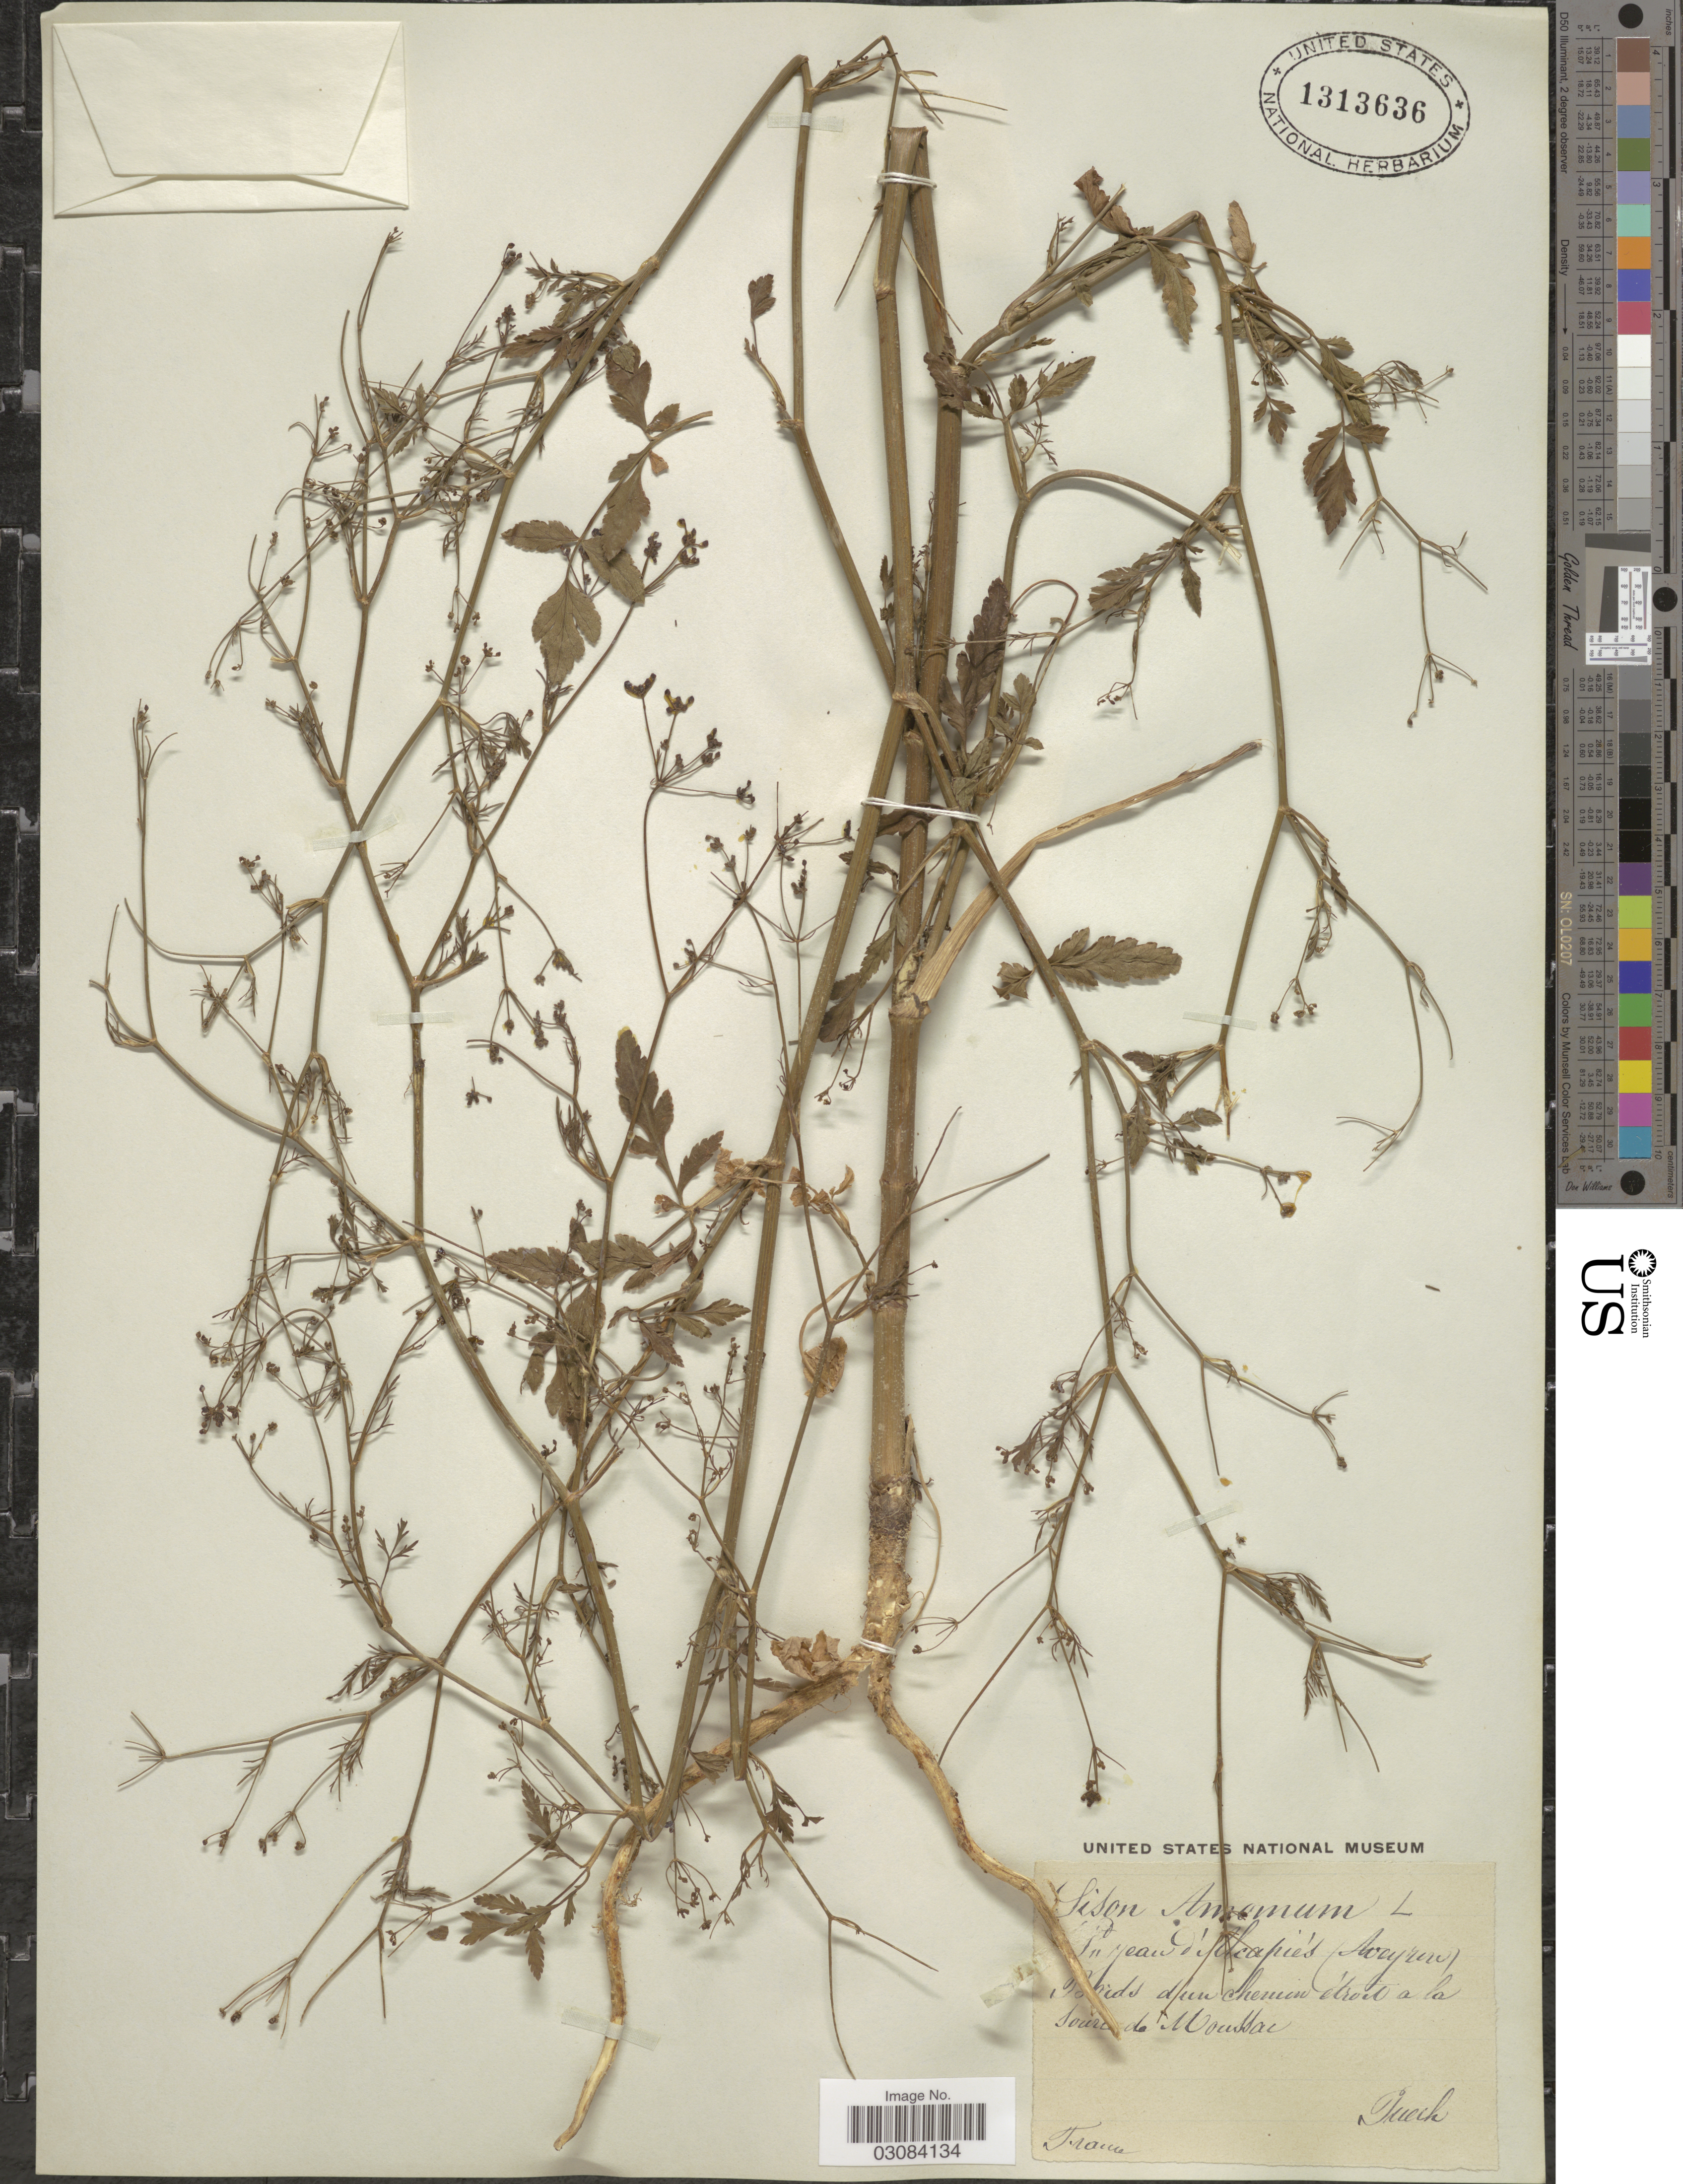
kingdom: Plantae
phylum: Tracheophyta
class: Magnoliopsida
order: Apiales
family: Apiaceae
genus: Sison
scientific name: Sison amomum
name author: L.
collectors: Puech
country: France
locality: Rapids d'un chemin etroit a la source de Moussac.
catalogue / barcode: US 1313636